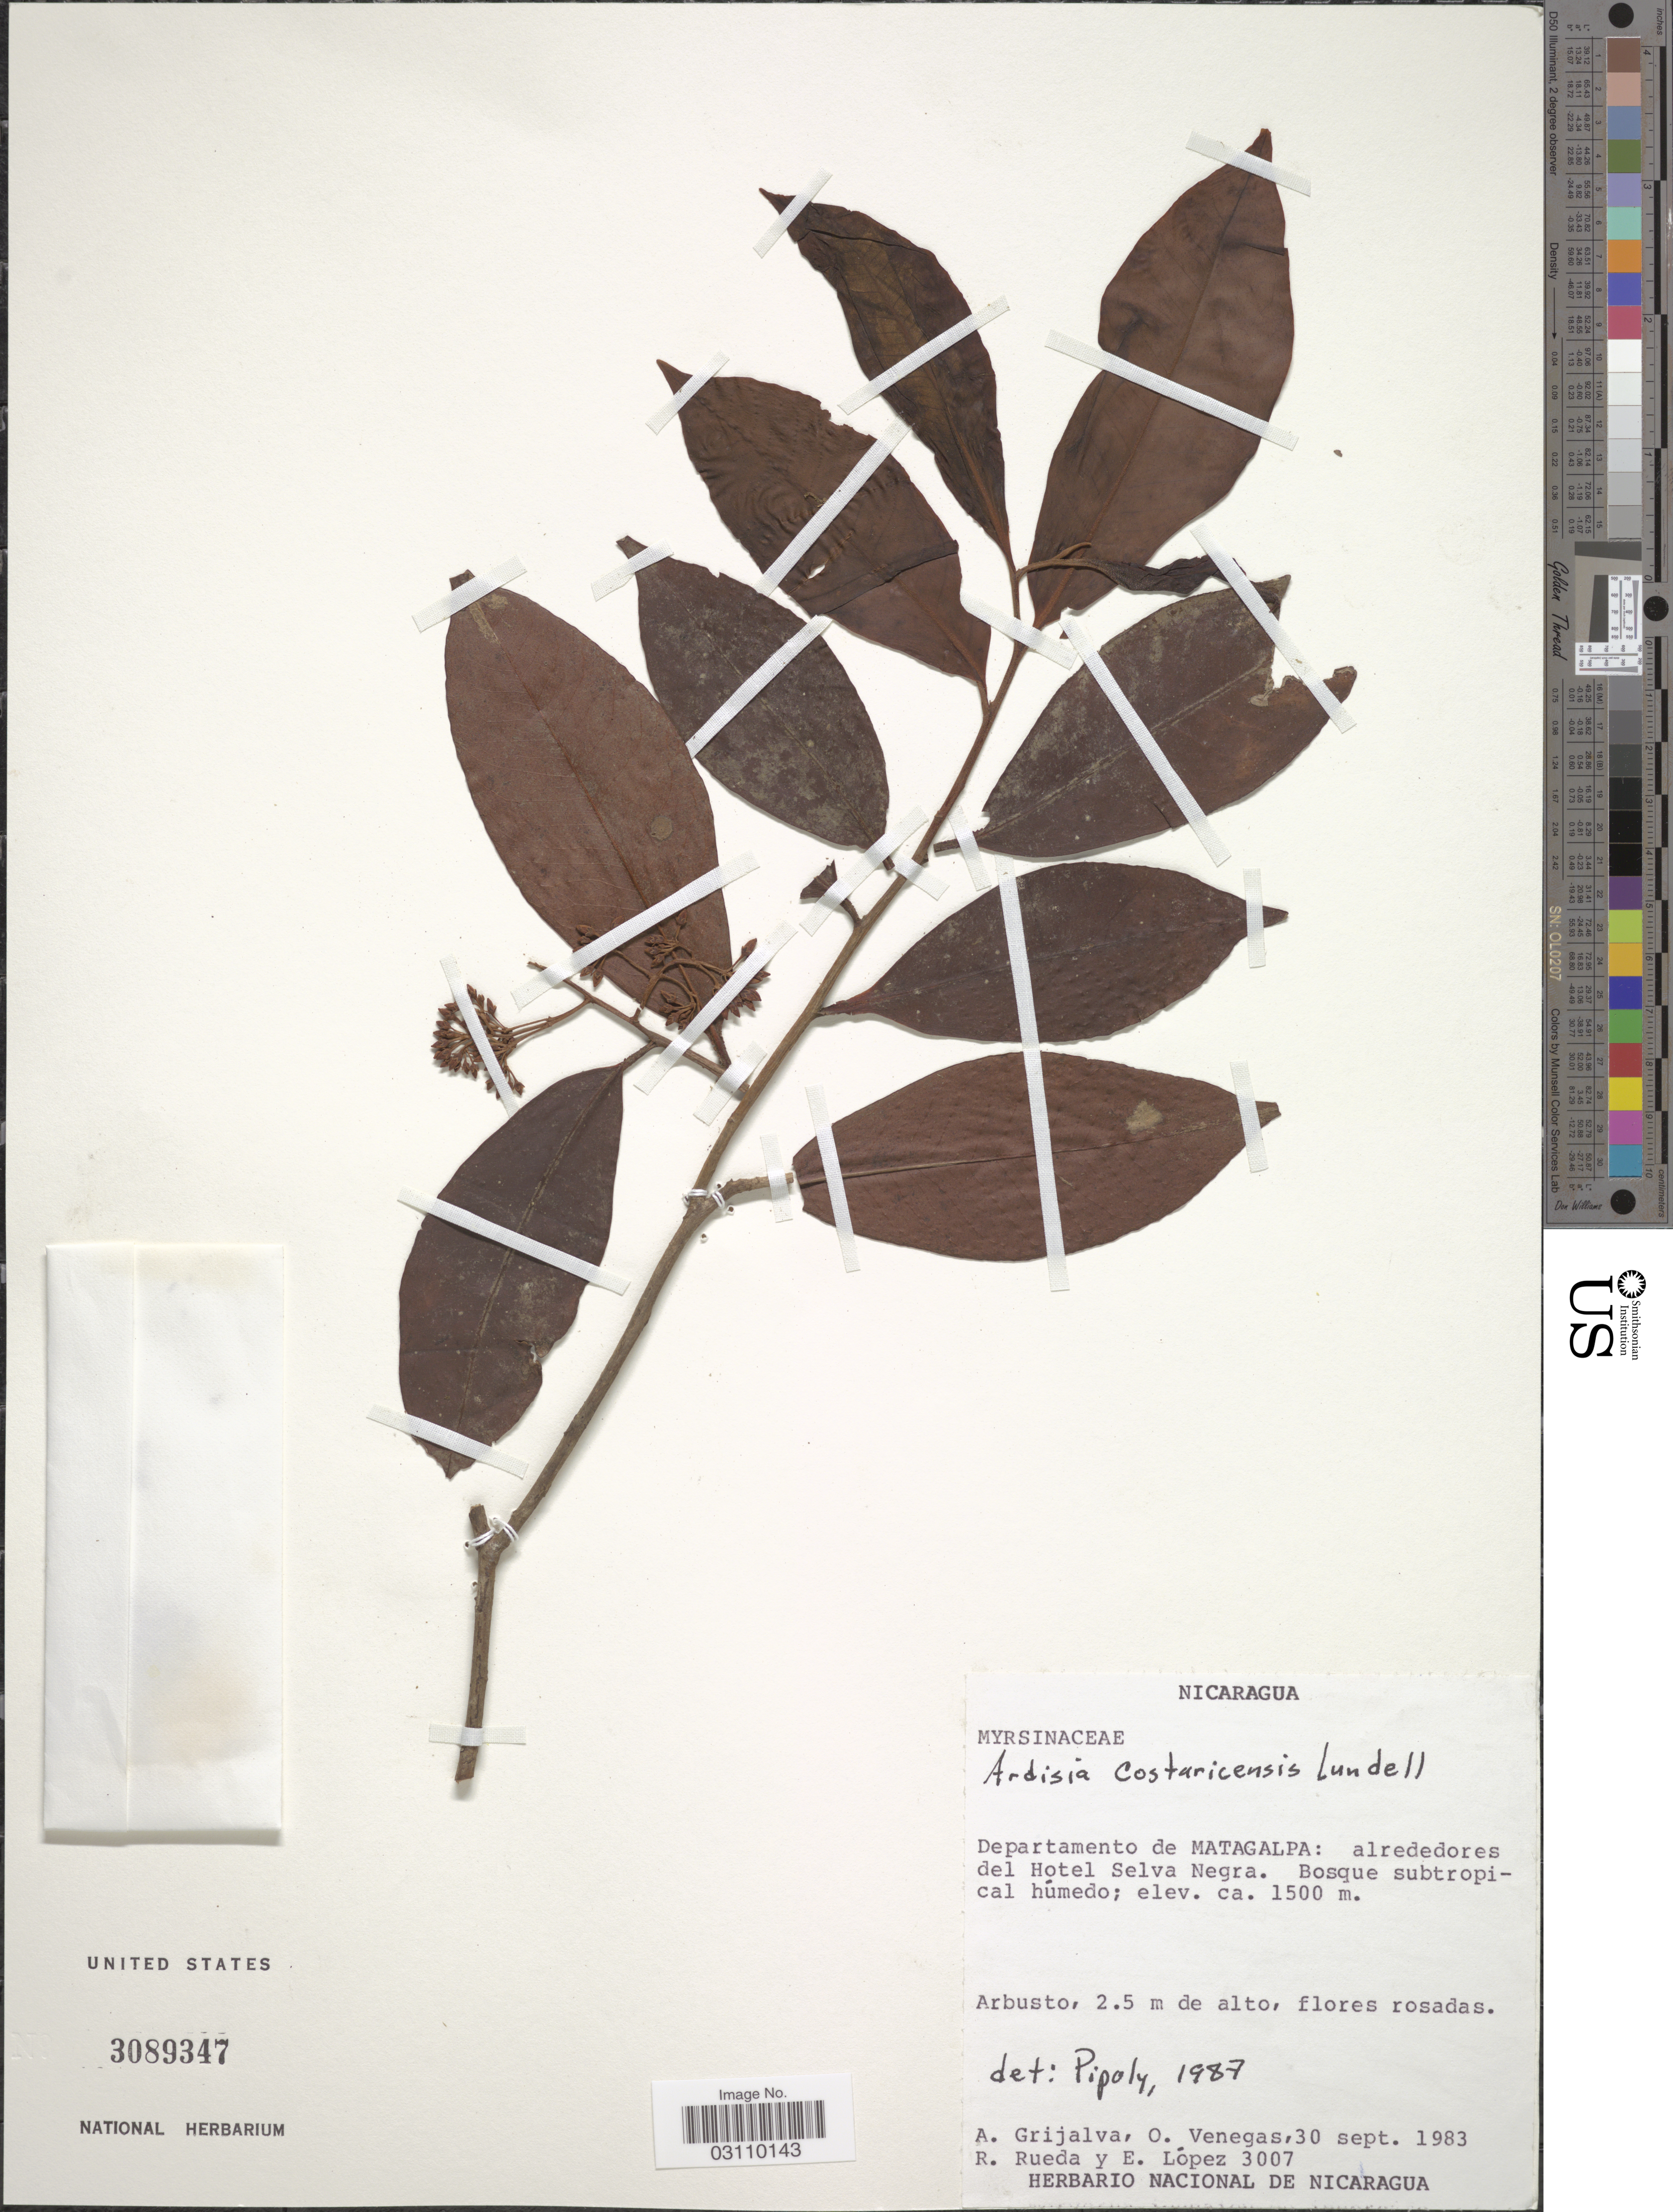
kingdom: Plantae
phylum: Tracheophyta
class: Magnoliopsida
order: Ericales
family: Primulaceae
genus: Ardisia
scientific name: Ardisia costaricensis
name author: Lundell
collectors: A. Grijalva, O. Venegas, R. Rueda & E. López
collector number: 3007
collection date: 1983-09-30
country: Nicaragua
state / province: Matagalpa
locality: Departamento de Matagalpa: alrededores del Hotel Selva Negra.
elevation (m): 1500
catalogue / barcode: US 3089347